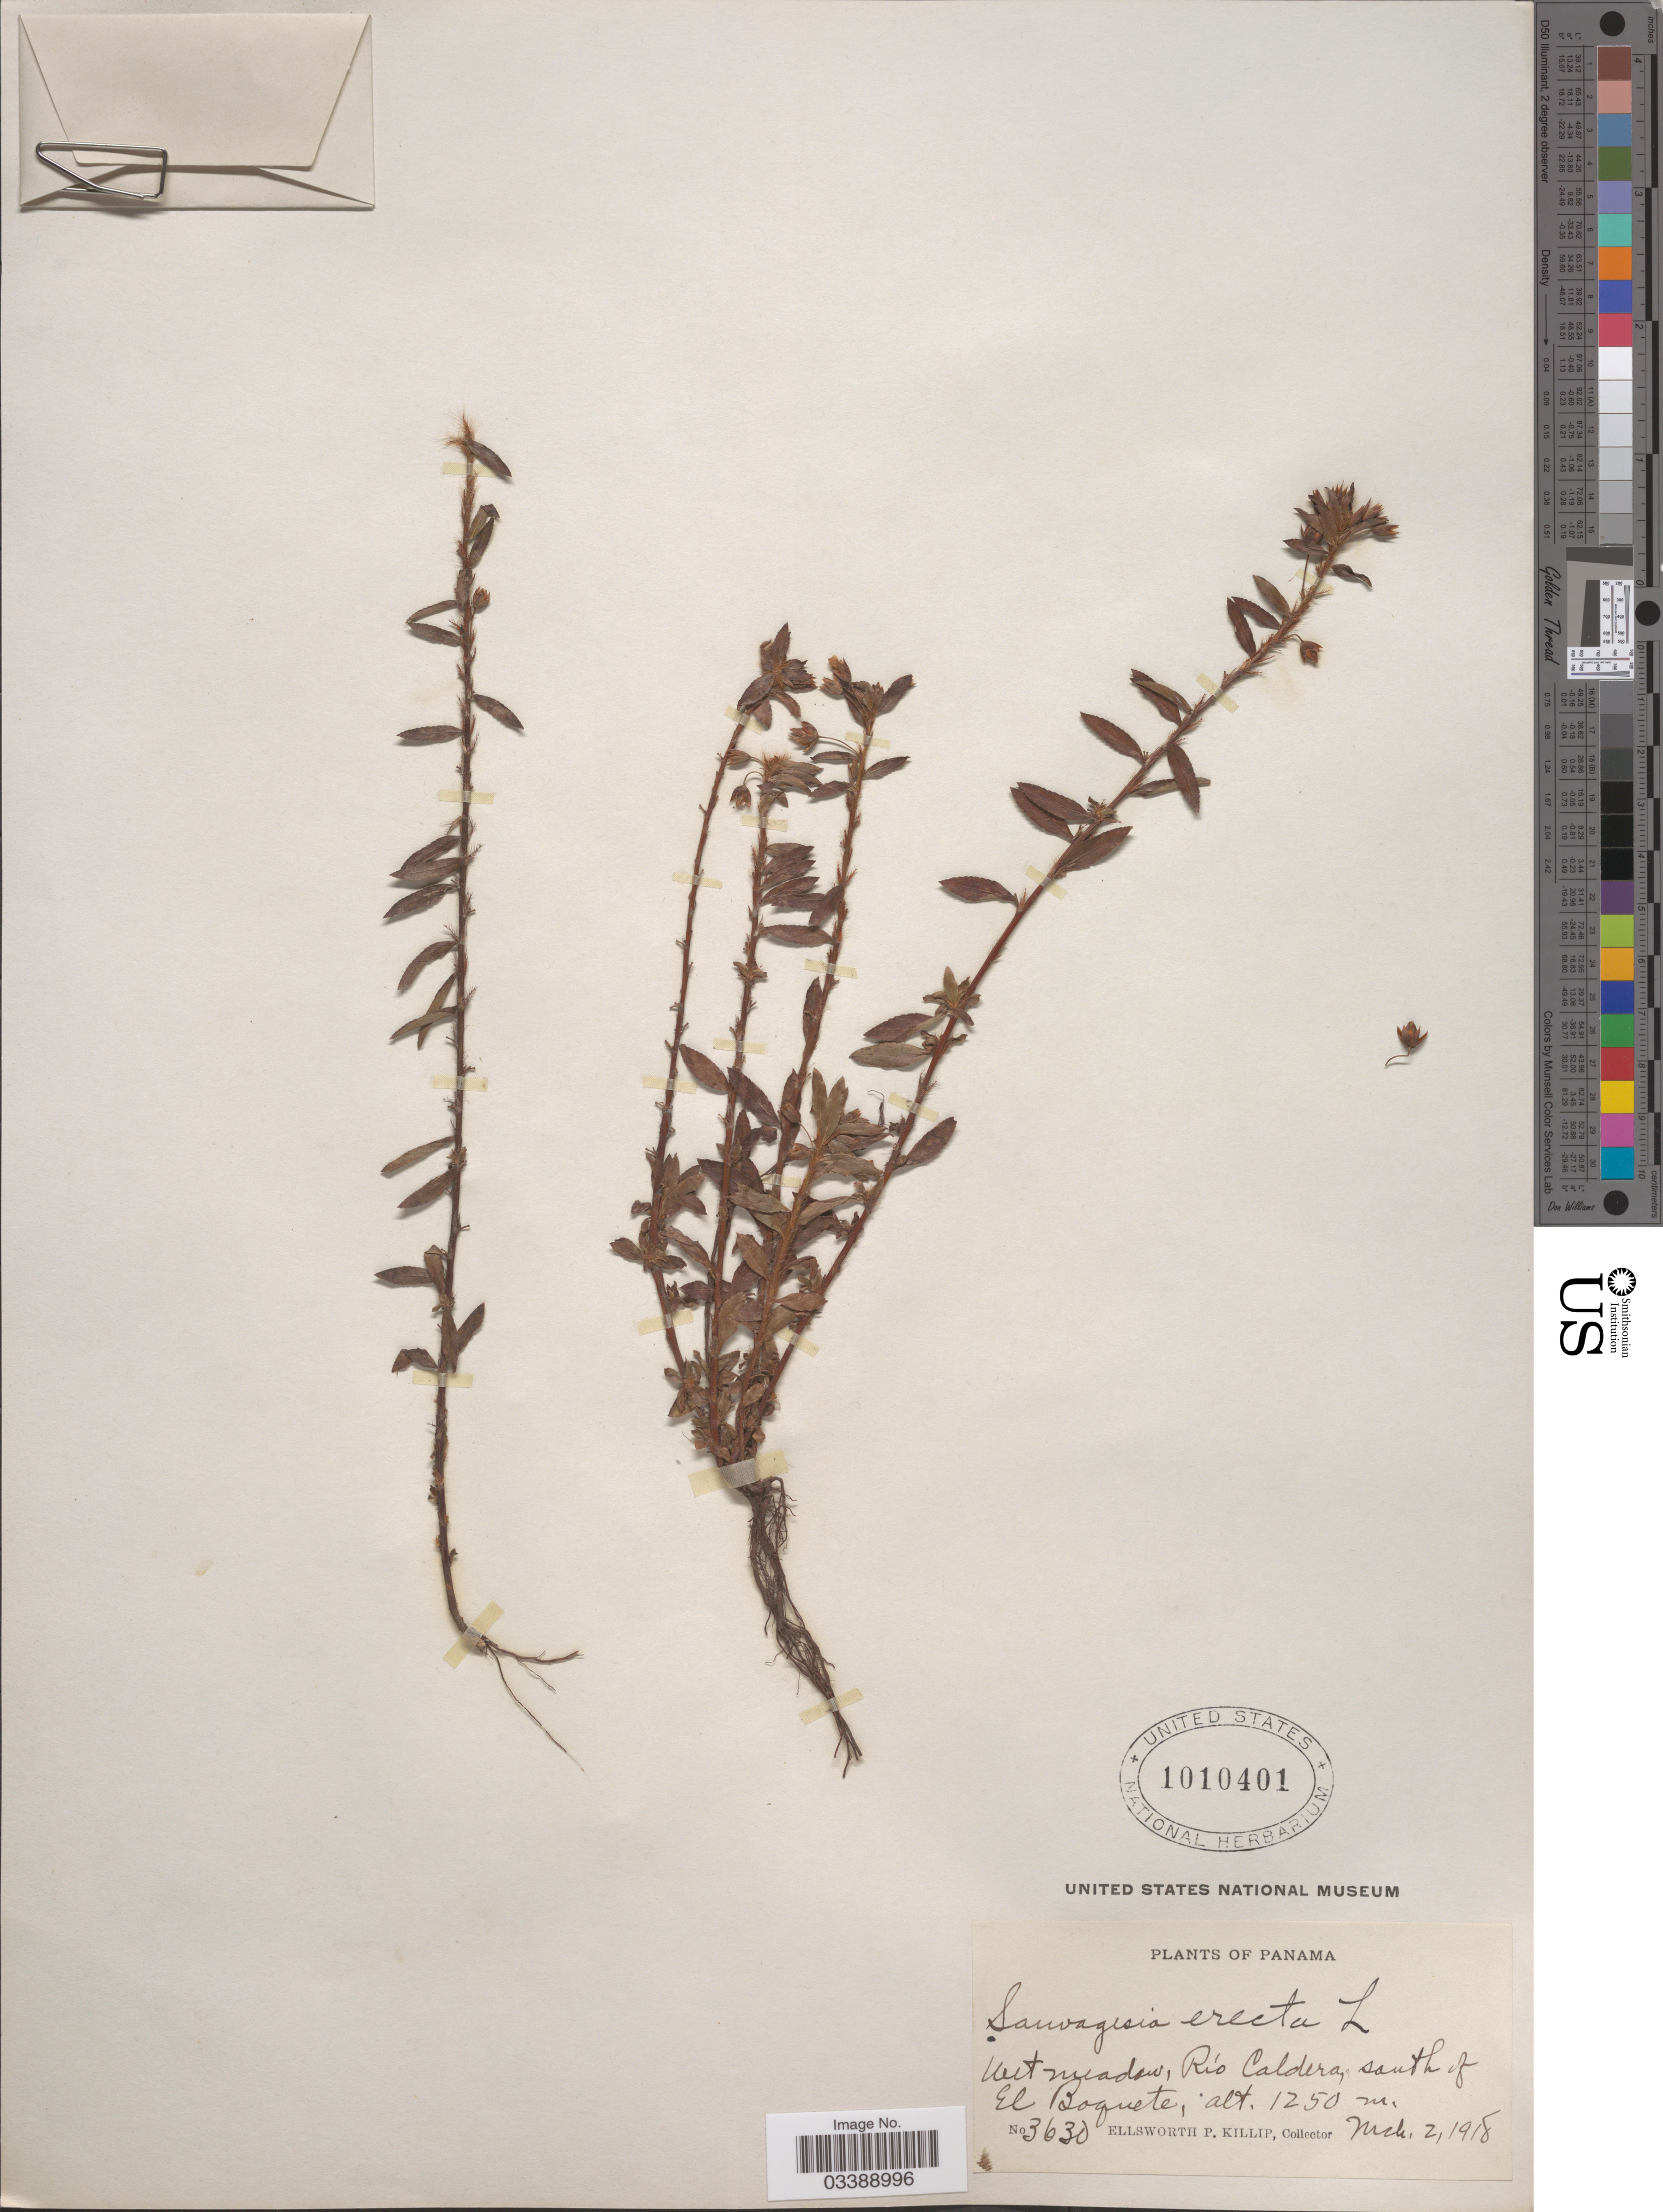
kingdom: Plantae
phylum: Tracheophyta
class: Magnoliopsida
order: Malpighiales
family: Ochnaceae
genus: Sauvagesia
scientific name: Sauvagesia erecta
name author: L.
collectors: E. P. Killip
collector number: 3630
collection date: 1918-03-02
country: Panama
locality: Río Caldera, south of El Boguete.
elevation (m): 1250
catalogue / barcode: US 1010401